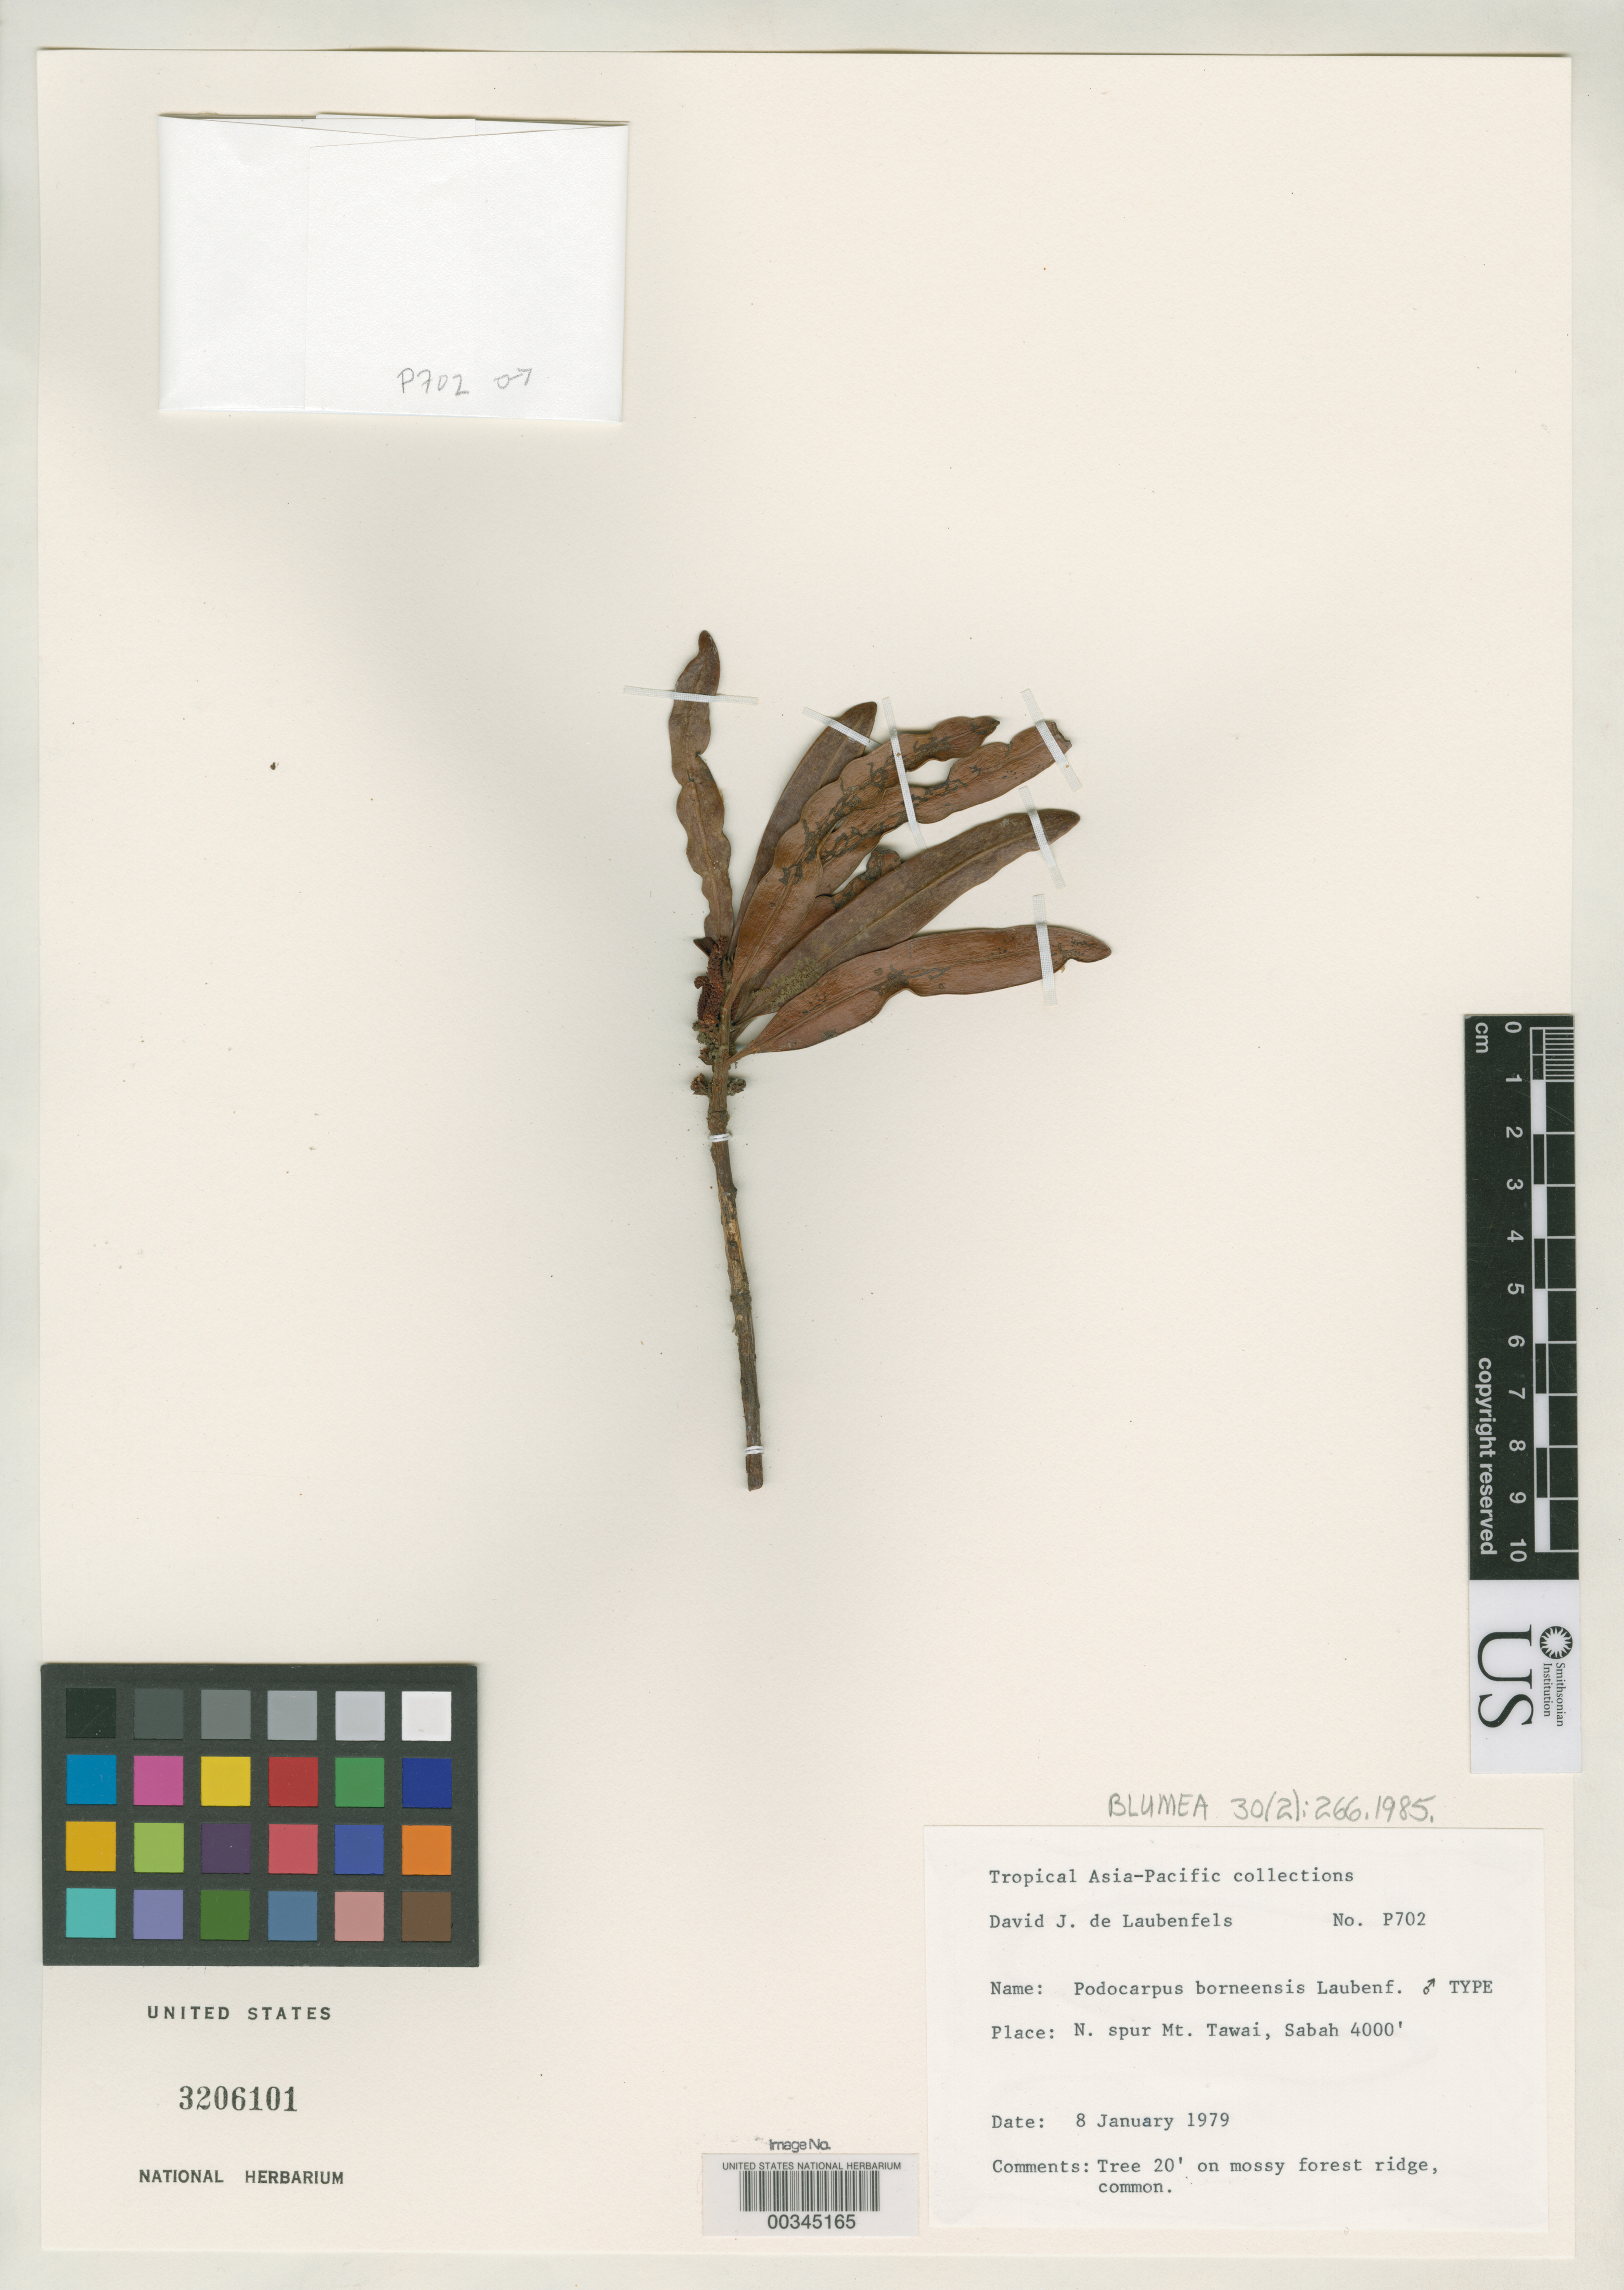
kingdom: Plantae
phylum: Tracheophyta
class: Pinopsida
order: Pinales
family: Podocarpaceae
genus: Podocarpus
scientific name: Podocarpus borneensis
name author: de Laub.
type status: Isotype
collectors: D. J. de Laubenfels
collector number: P702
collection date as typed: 08 Jan 1979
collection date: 1979-01-08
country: Malaysia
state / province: Sabah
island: Borneo Island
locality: N spur Mt. Tawai.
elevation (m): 1219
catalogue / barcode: US 3206101